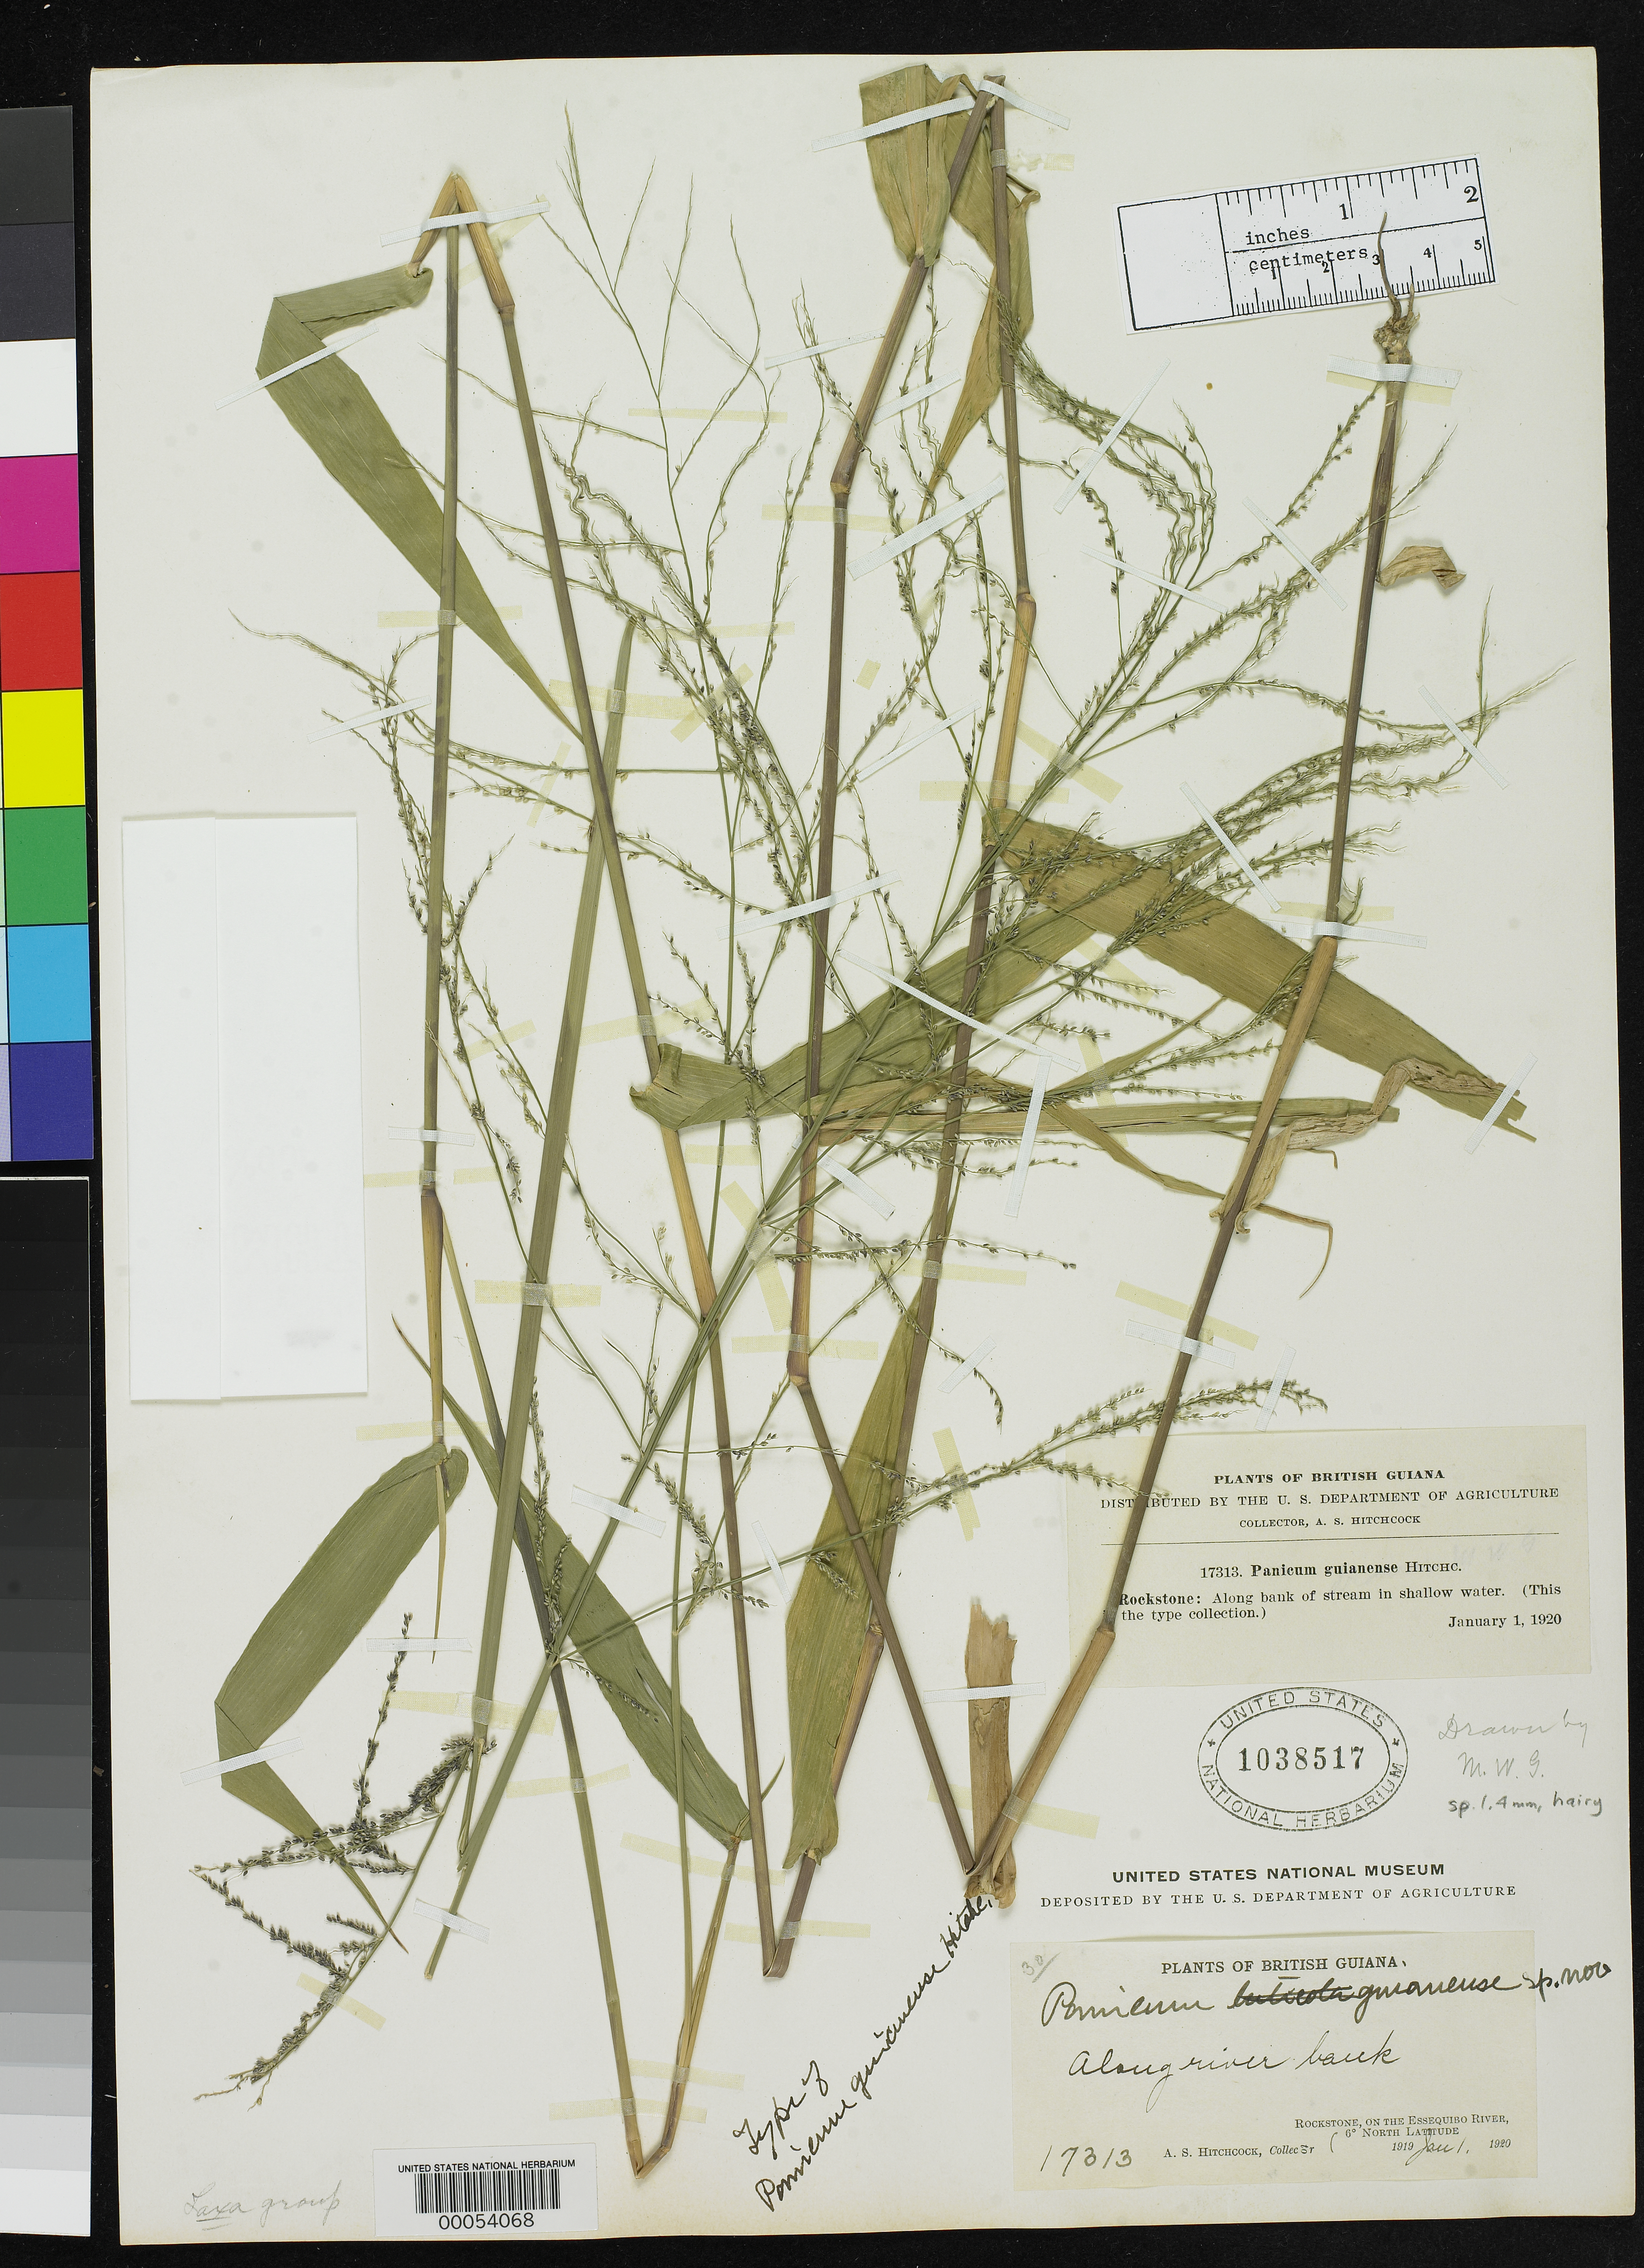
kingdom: Plantae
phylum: Tracheophyta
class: Liliopsida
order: Poales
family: Poaceae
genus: Panicum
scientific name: Panicum guianense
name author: Hitchc.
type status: Holotype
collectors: A. S. Hitchcock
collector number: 17313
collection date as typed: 01 Jan 1920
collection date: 1920-01-01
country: Guyana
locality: Rockstone, Essequibo River.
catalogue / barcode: US 1038517